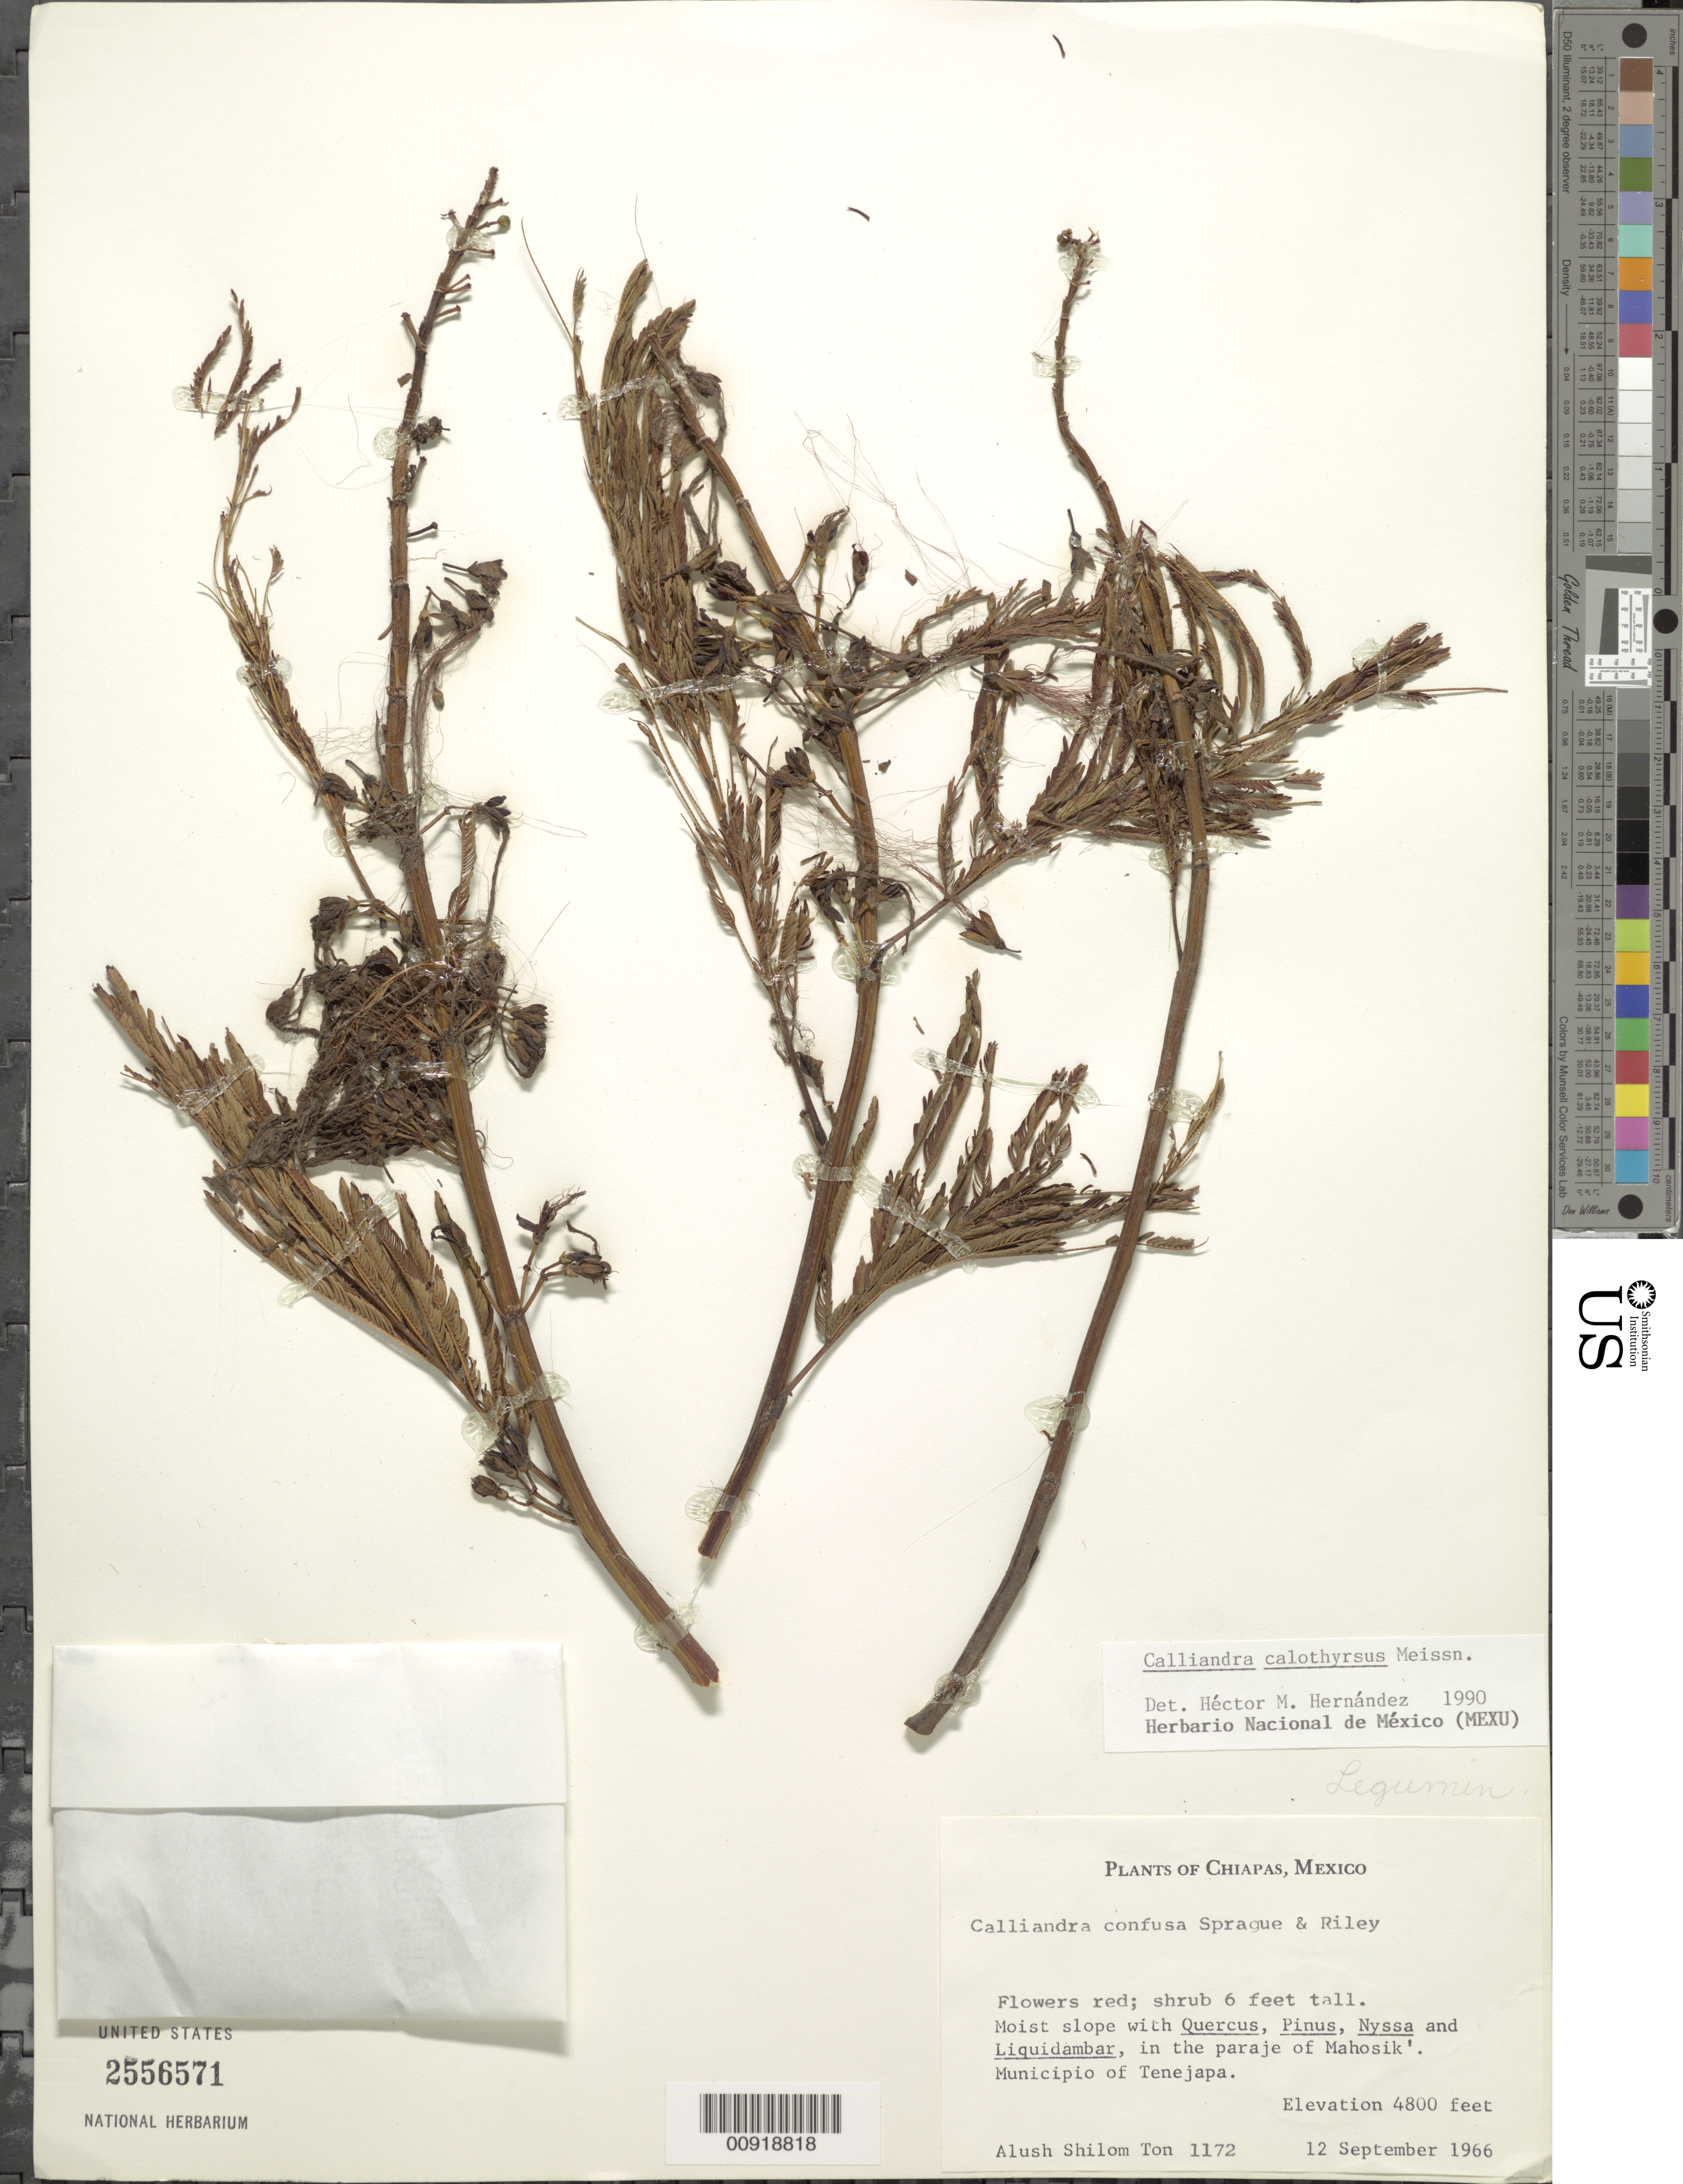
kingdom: Plantae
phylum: Tracheophyta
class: Magnoliopsida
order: Fabales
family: Fabaceae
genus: Calliandra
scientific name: Calliandra calothyrsus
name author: Meisn.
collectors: A. Shilom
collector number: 1172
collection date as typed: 12 Sep 1966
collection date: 1966-09-12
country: Mexico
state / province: Chiapas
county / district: Tenejapa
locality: In the paraje of Mahosik', Municipio of Tenejapa, Chiapas.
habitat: Moist slope with Quercus, Pinus, Nyssa and Liquidambar.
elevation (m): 1463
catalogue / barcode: US 2556571